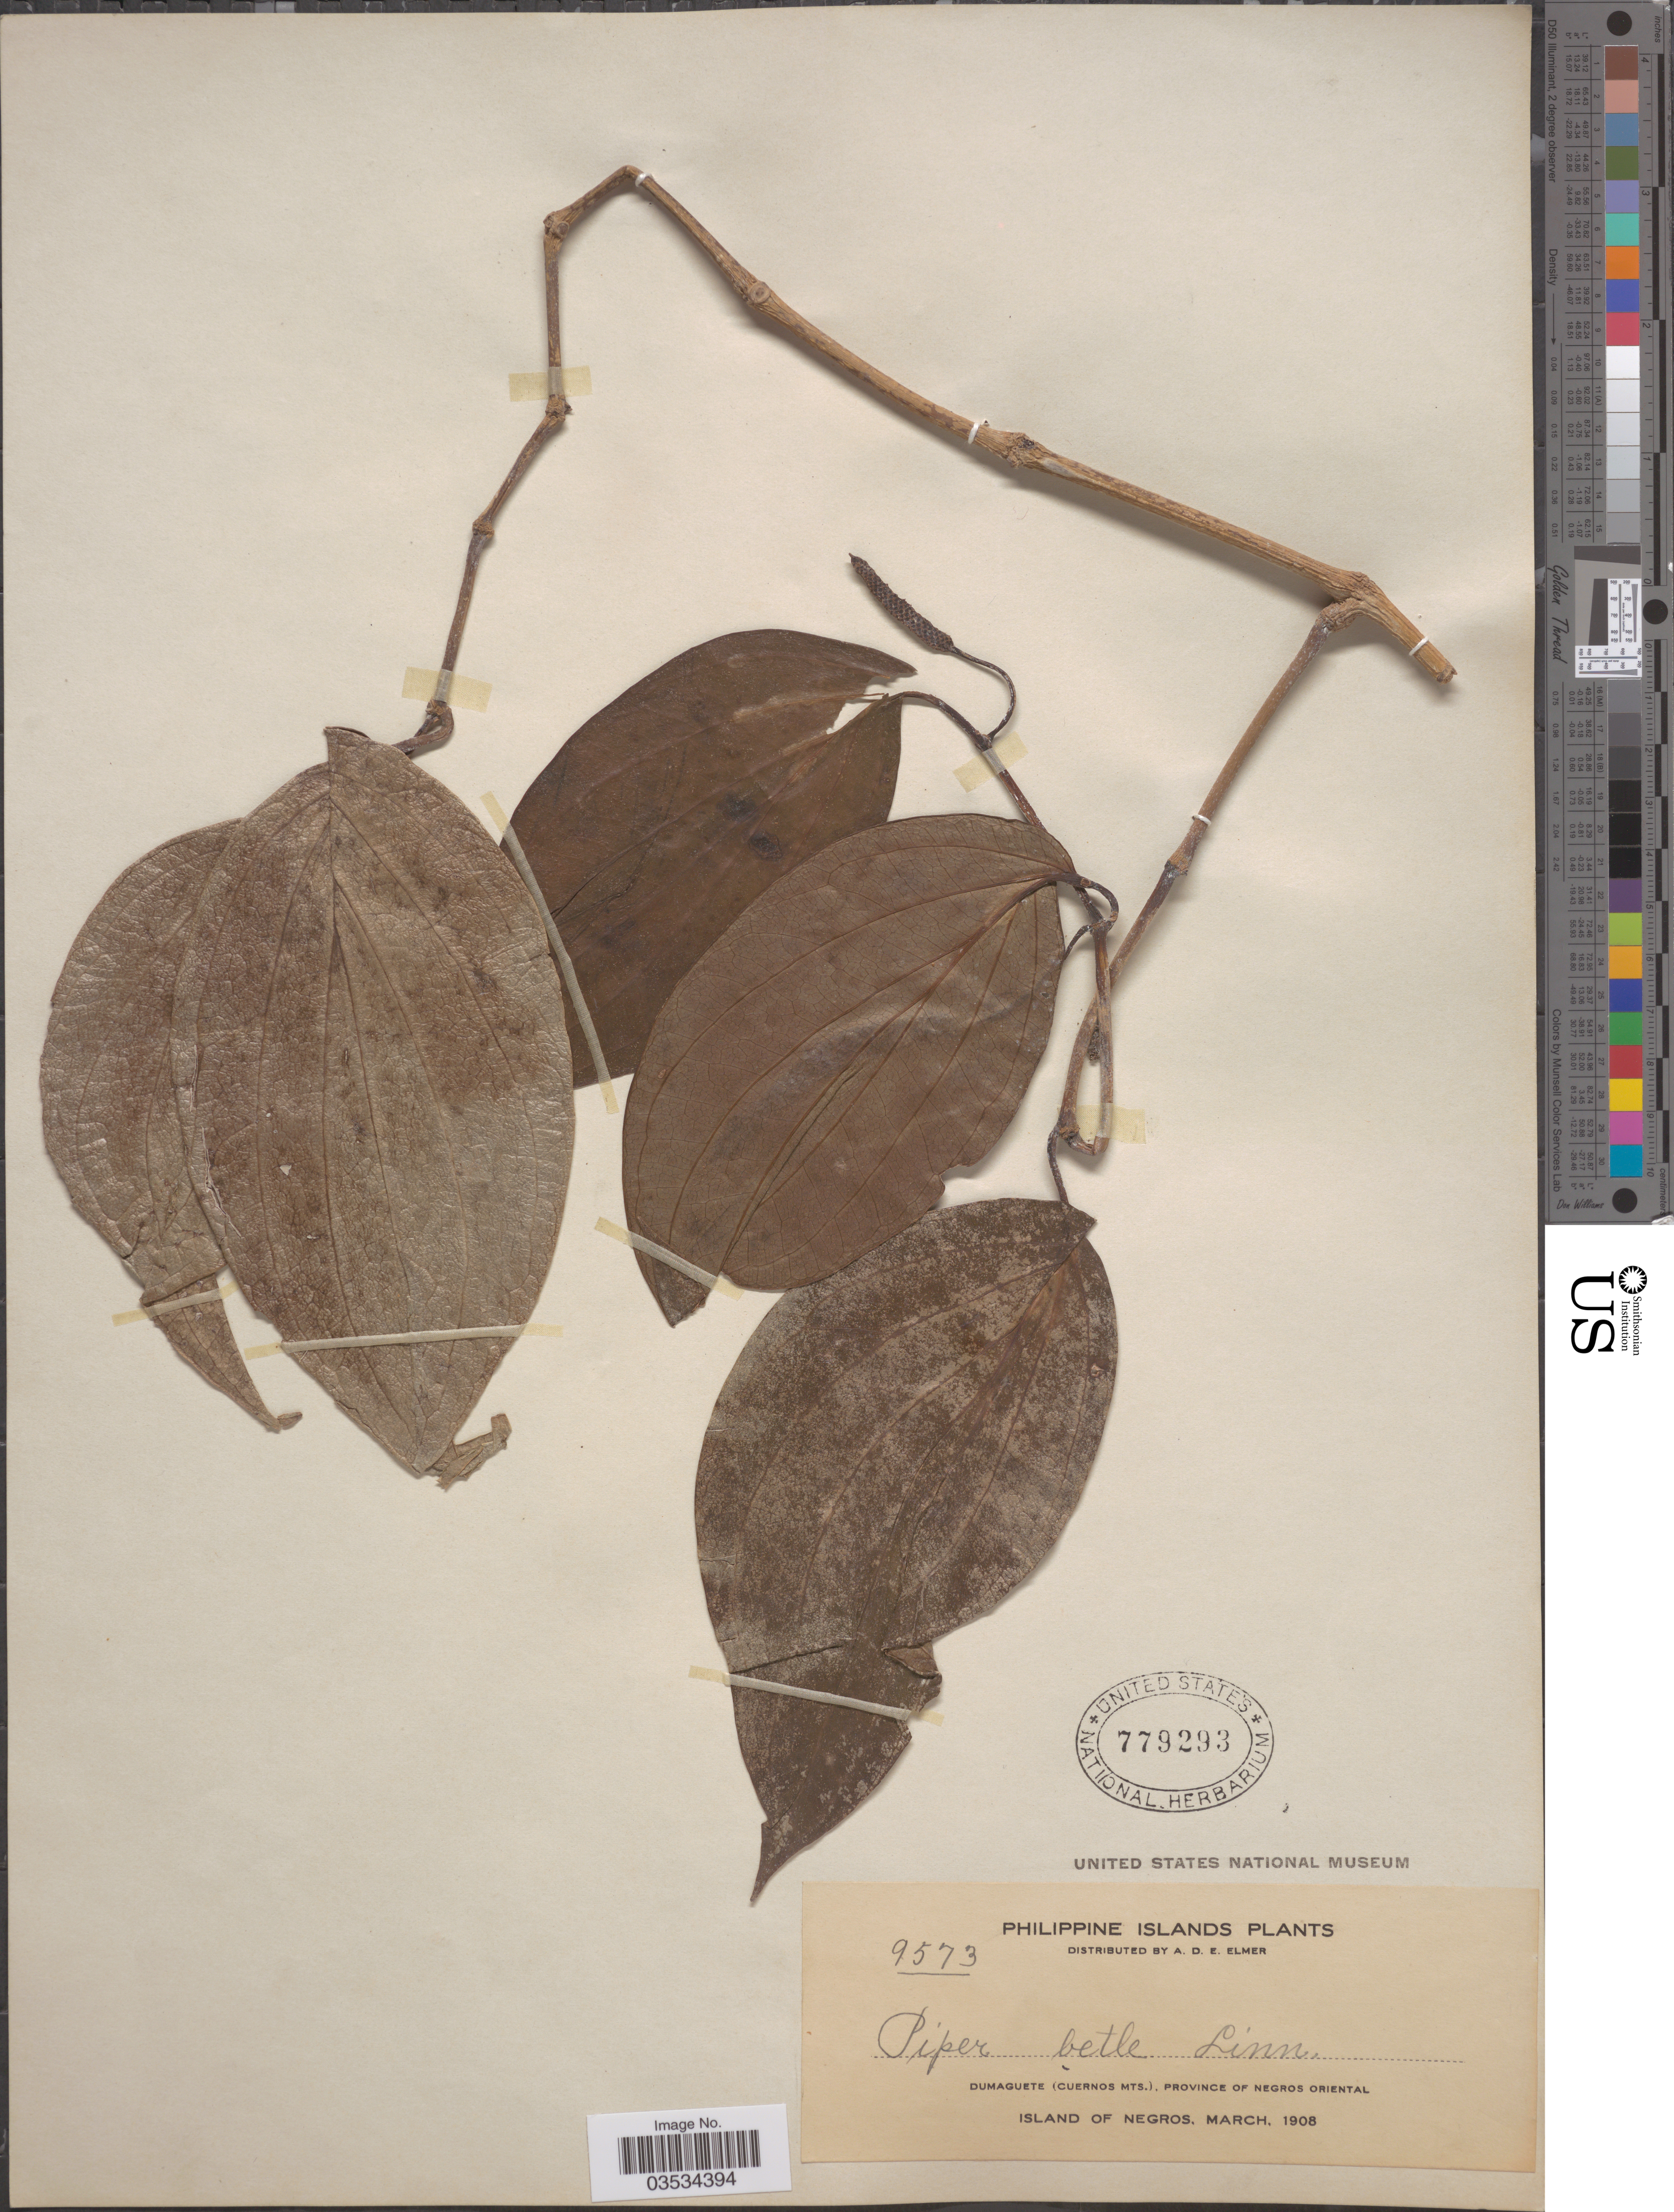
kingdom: Plantae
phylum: Tracheophyta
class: Magnoliopsida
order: Piperales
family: Piperaceae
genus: Piper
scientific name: Piper betle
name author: L.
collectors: A. D. E. Elmer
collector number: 9573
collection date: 1908-03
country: Philippines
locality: Philippine Islands. Dumaguete (Cuernos Mts.), Province of Negros Oriental. Island of Negros.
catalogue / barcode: US 779293